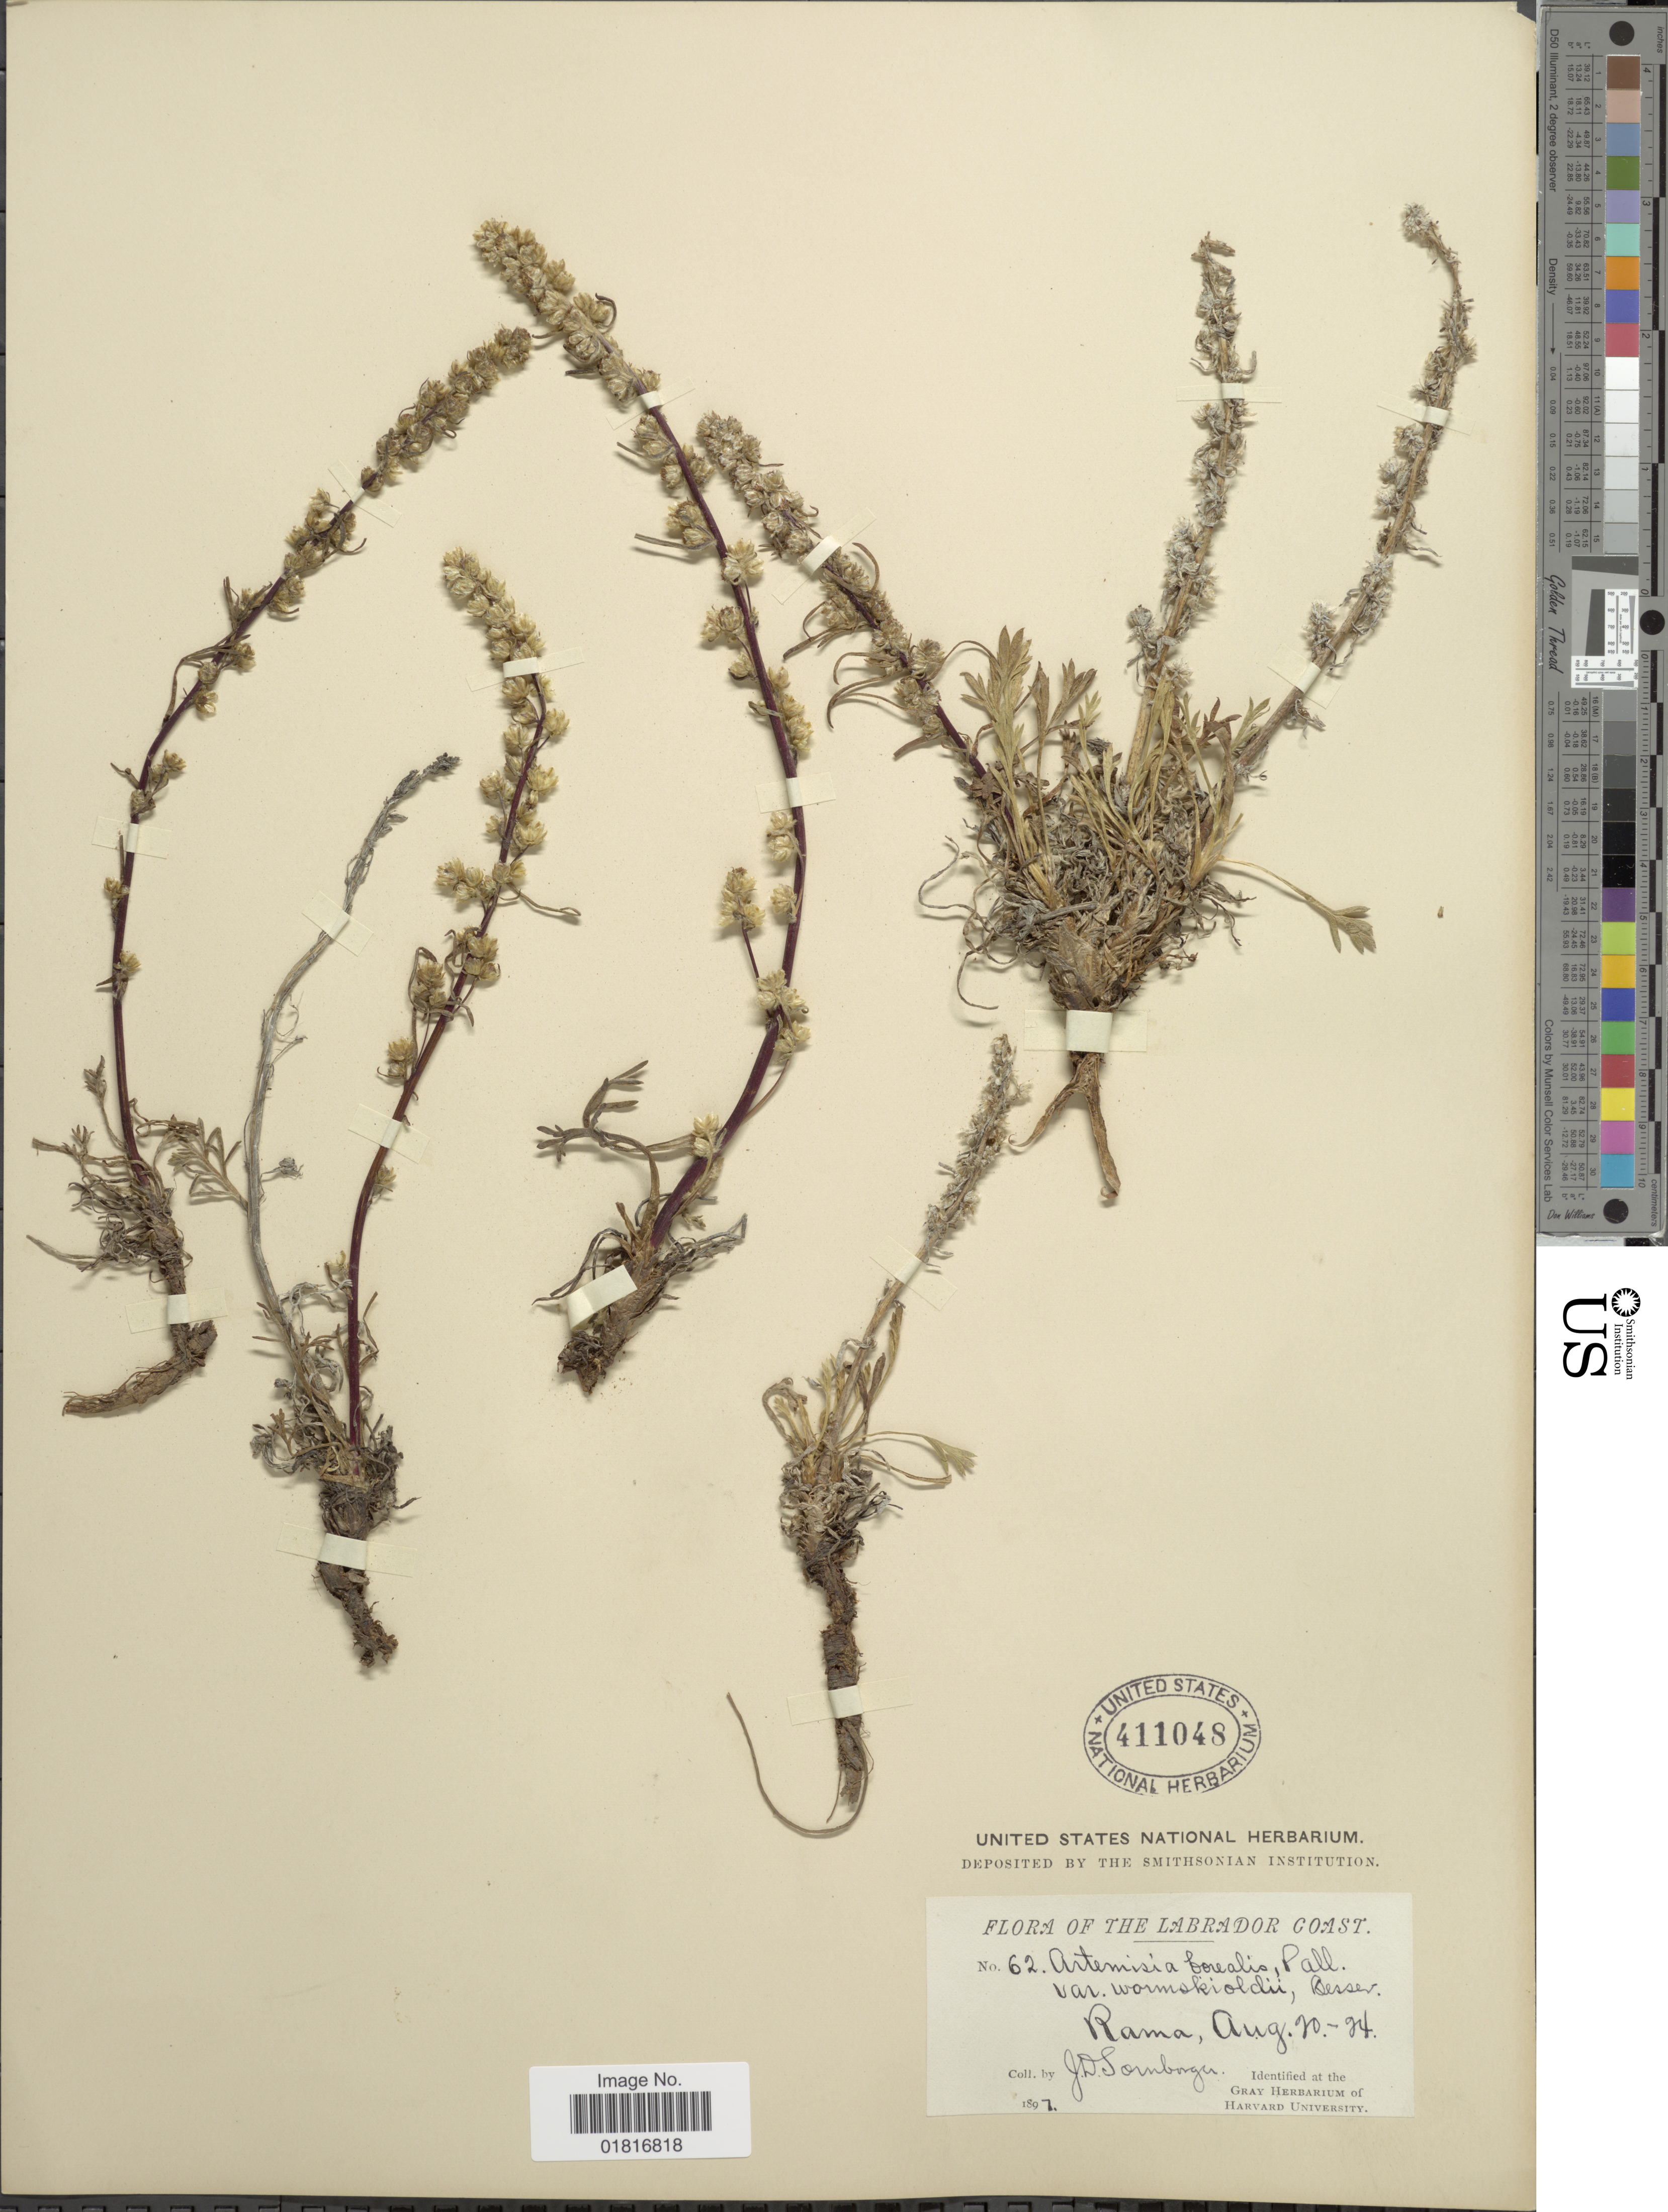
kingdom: Plantae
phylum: Tracheophyta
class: Magnoliopsida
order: Asterales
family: Asteraceae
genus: Artemisia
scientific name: Artemisia spithamaea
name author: Pursh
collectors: J. Sornborger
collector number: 62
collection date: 1897-08-20/1897-08-24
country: Canada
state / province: Newfoundland and Labrador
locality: The Labrador Coast, Rama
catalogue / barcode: US 411048